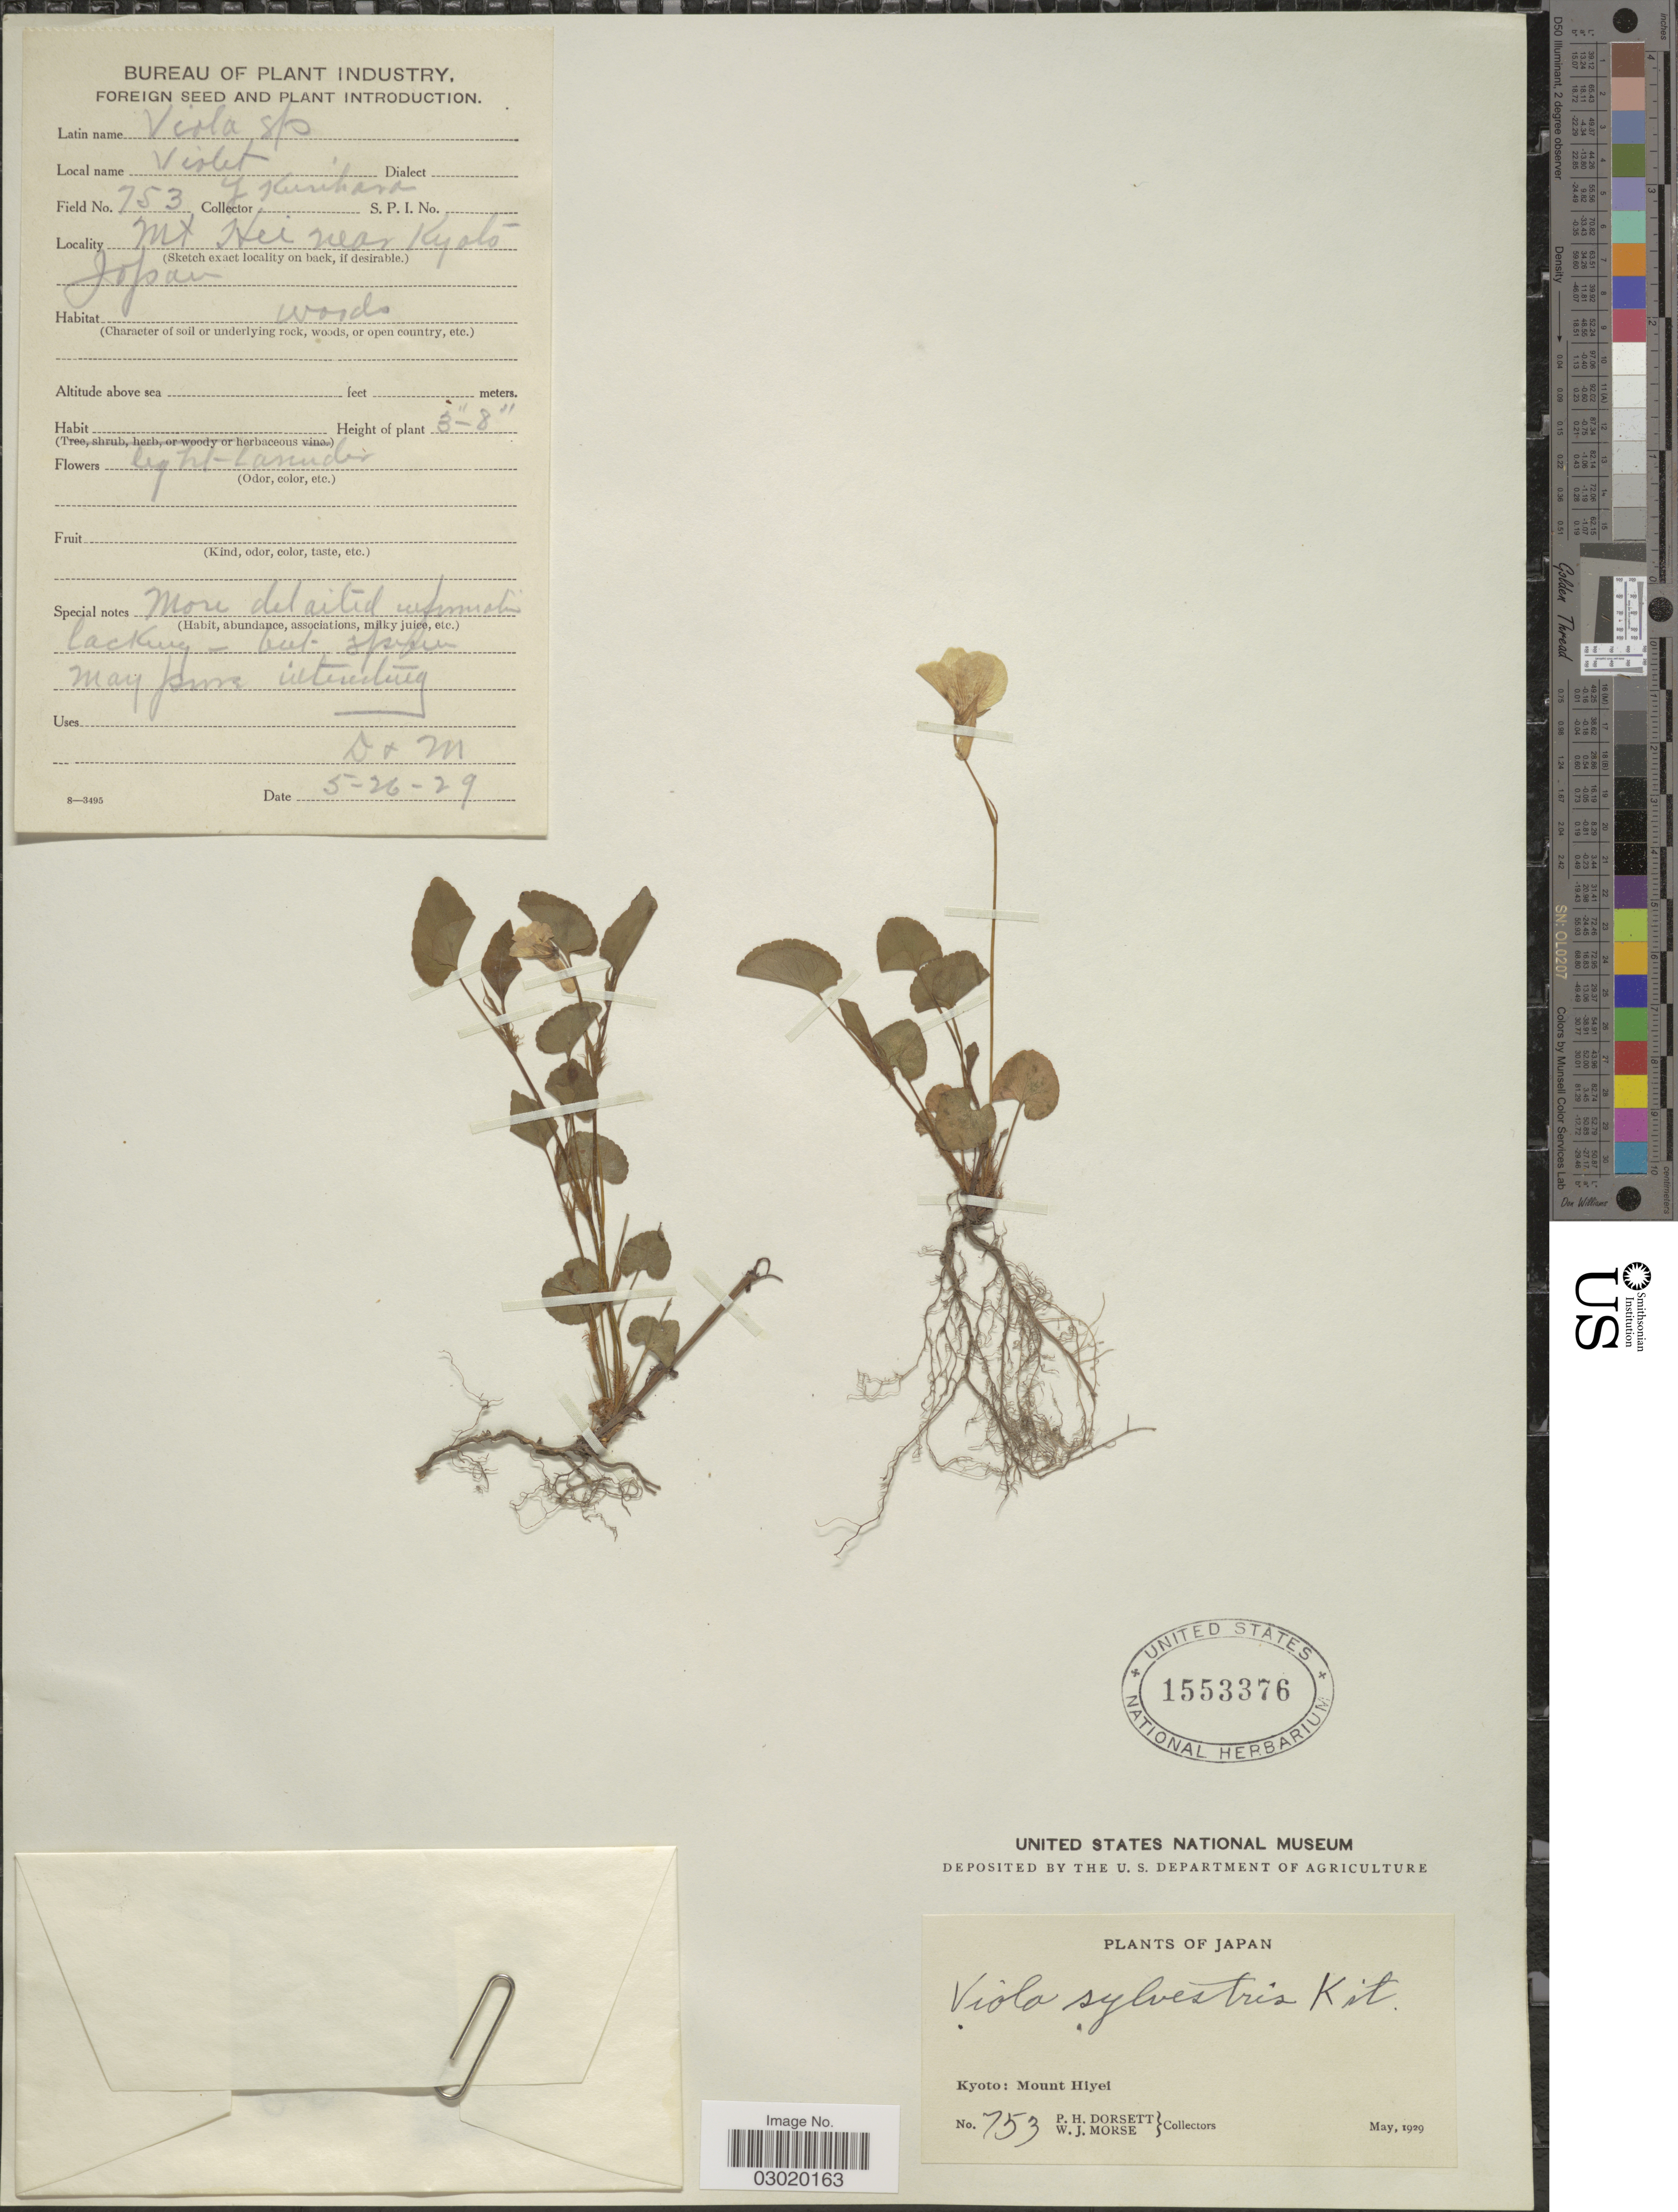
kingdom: Plantae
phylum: Tracheophyta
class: Magnoliopsida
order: Malpighiales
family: Violaceae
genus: Viola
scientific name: Viola sylvestris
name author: Lam.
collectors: P. H. Dorsett & W. J. Morse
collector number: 753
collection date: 1929-05-26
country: Japan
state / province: Kyoto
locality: Kyoto: Mount Hiyei, Mt Hei near Kyolo.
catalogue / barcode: US 1553376